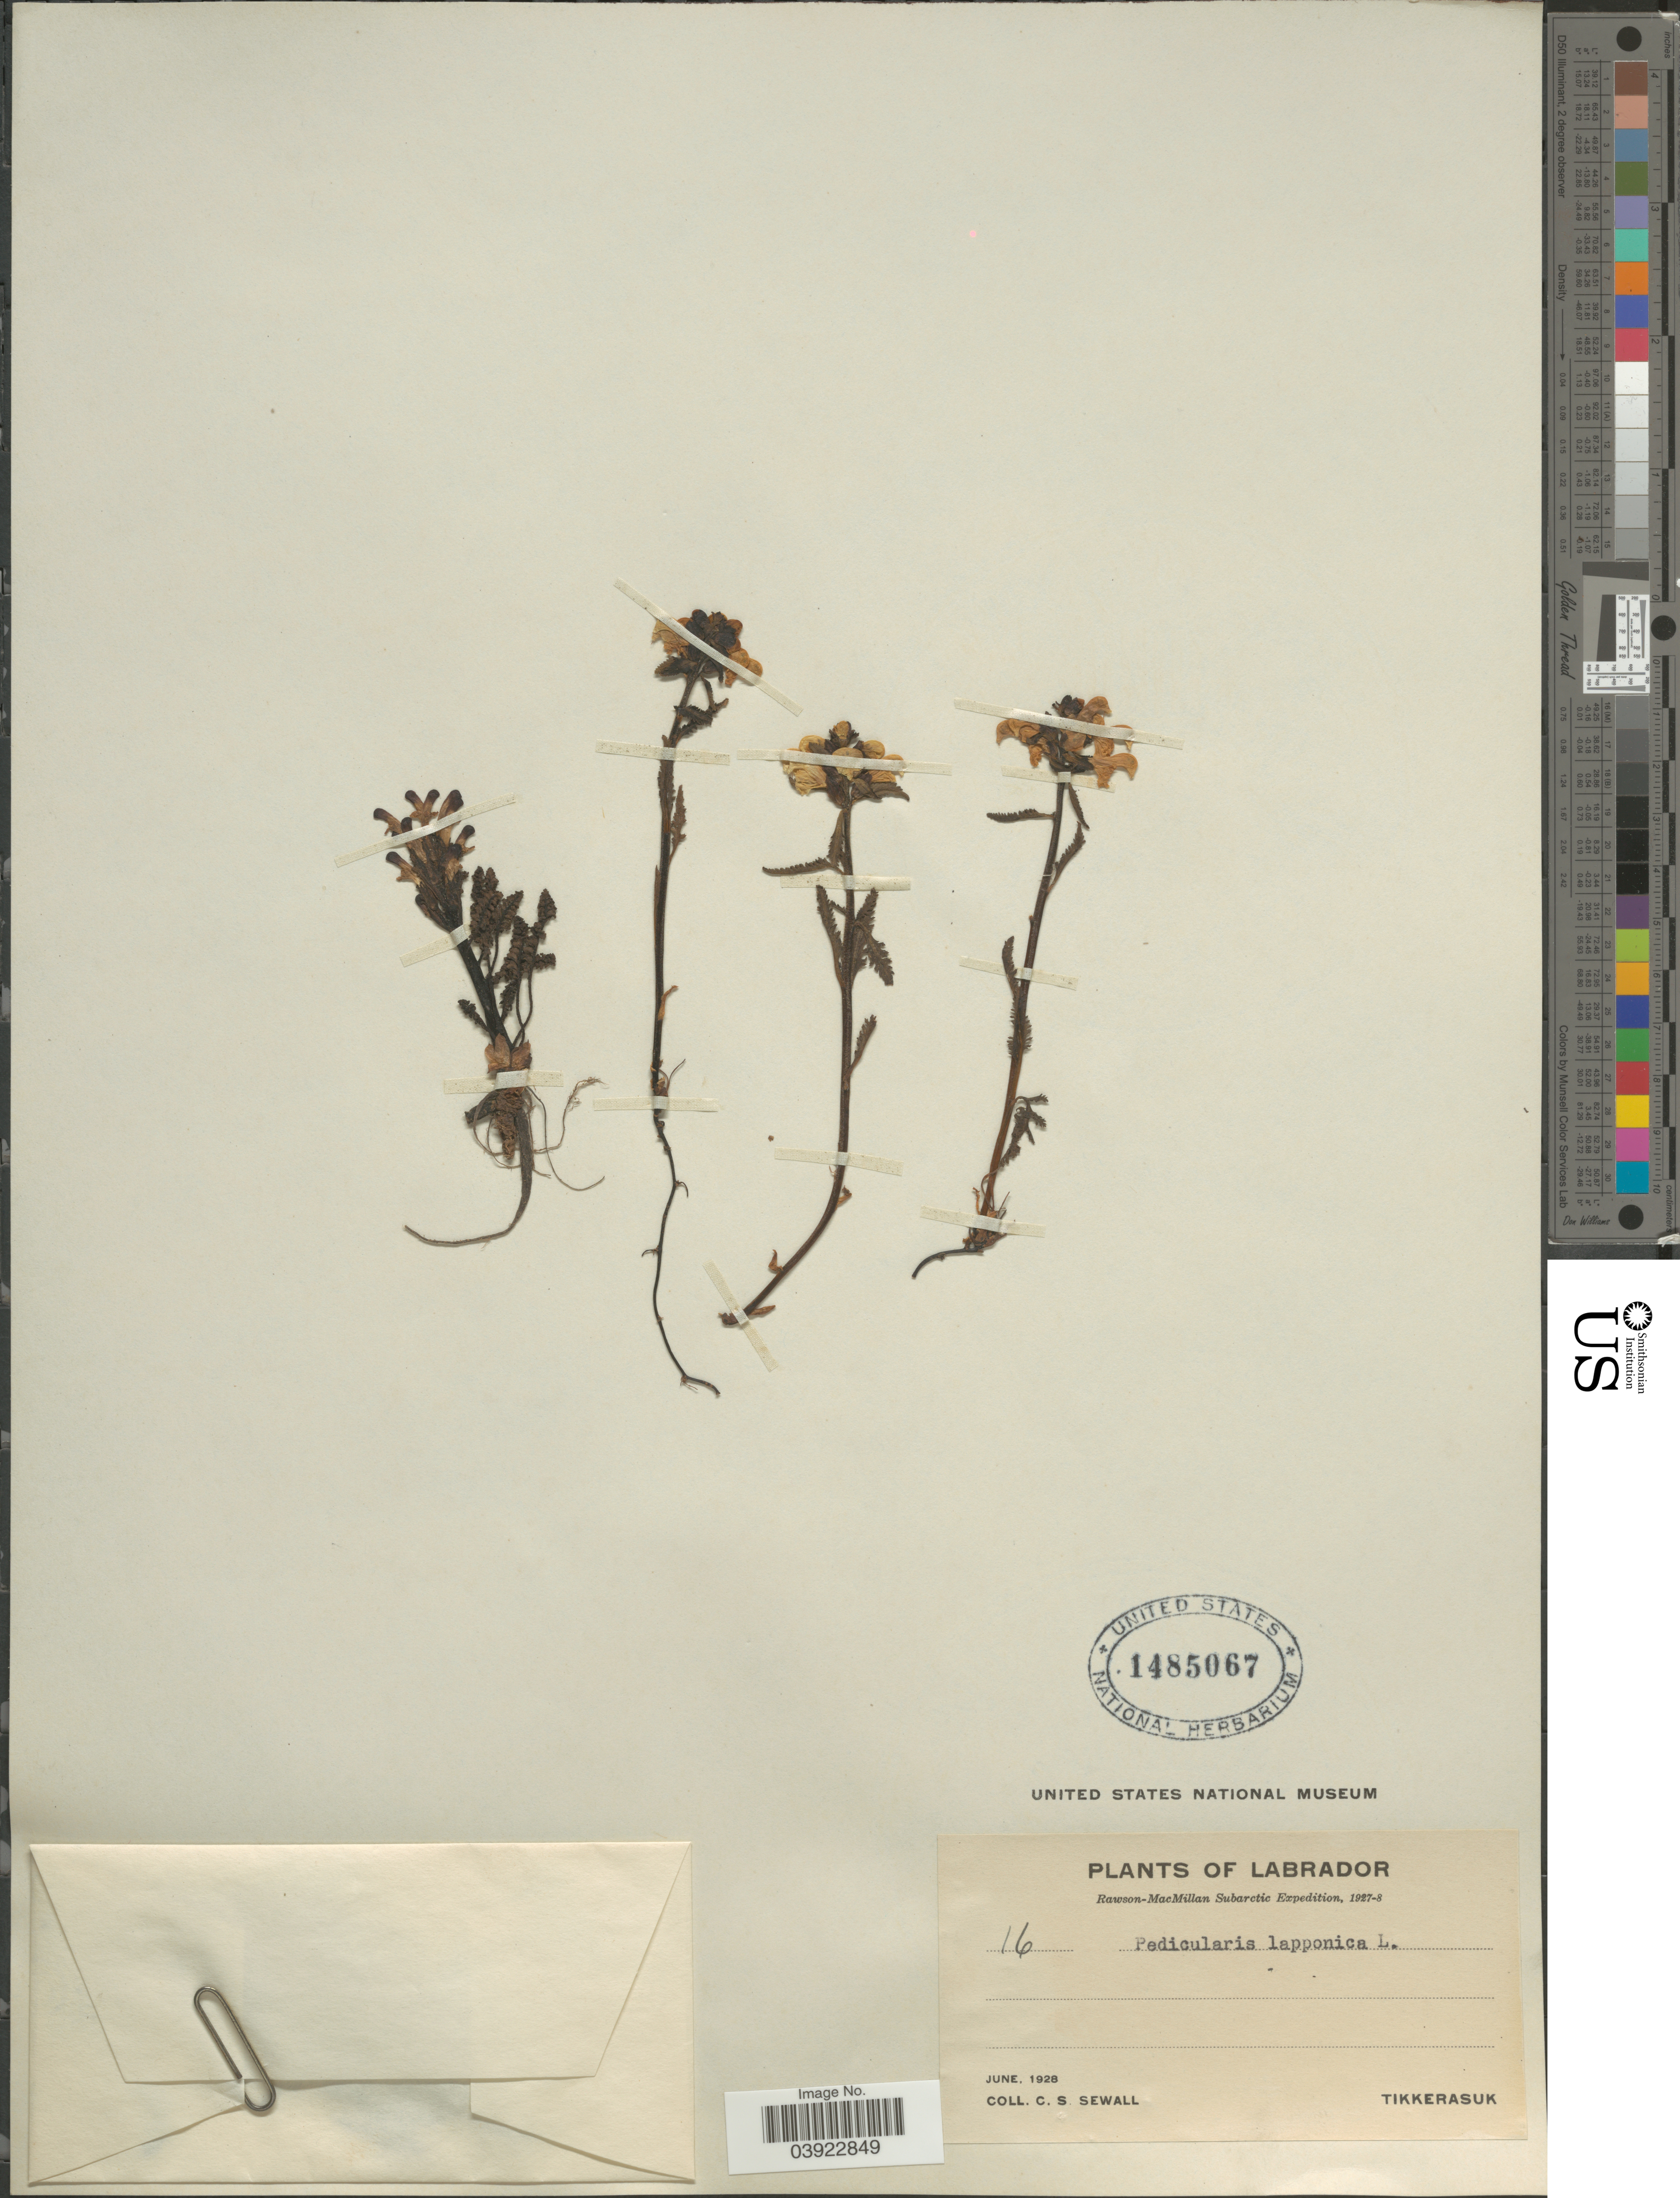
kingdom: Plantae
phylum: Tracheophyta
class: Magnoliopsida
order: Lamiales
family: Orobanchaceae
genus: Pedicularis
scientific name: Pedicularis lapponica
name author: L.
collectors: C. Sewall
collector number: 16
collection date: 1928-06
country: Canada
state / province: Newfoundland and Labrador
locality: Labrador. Tikkerasuk.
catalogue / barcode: US 1485067